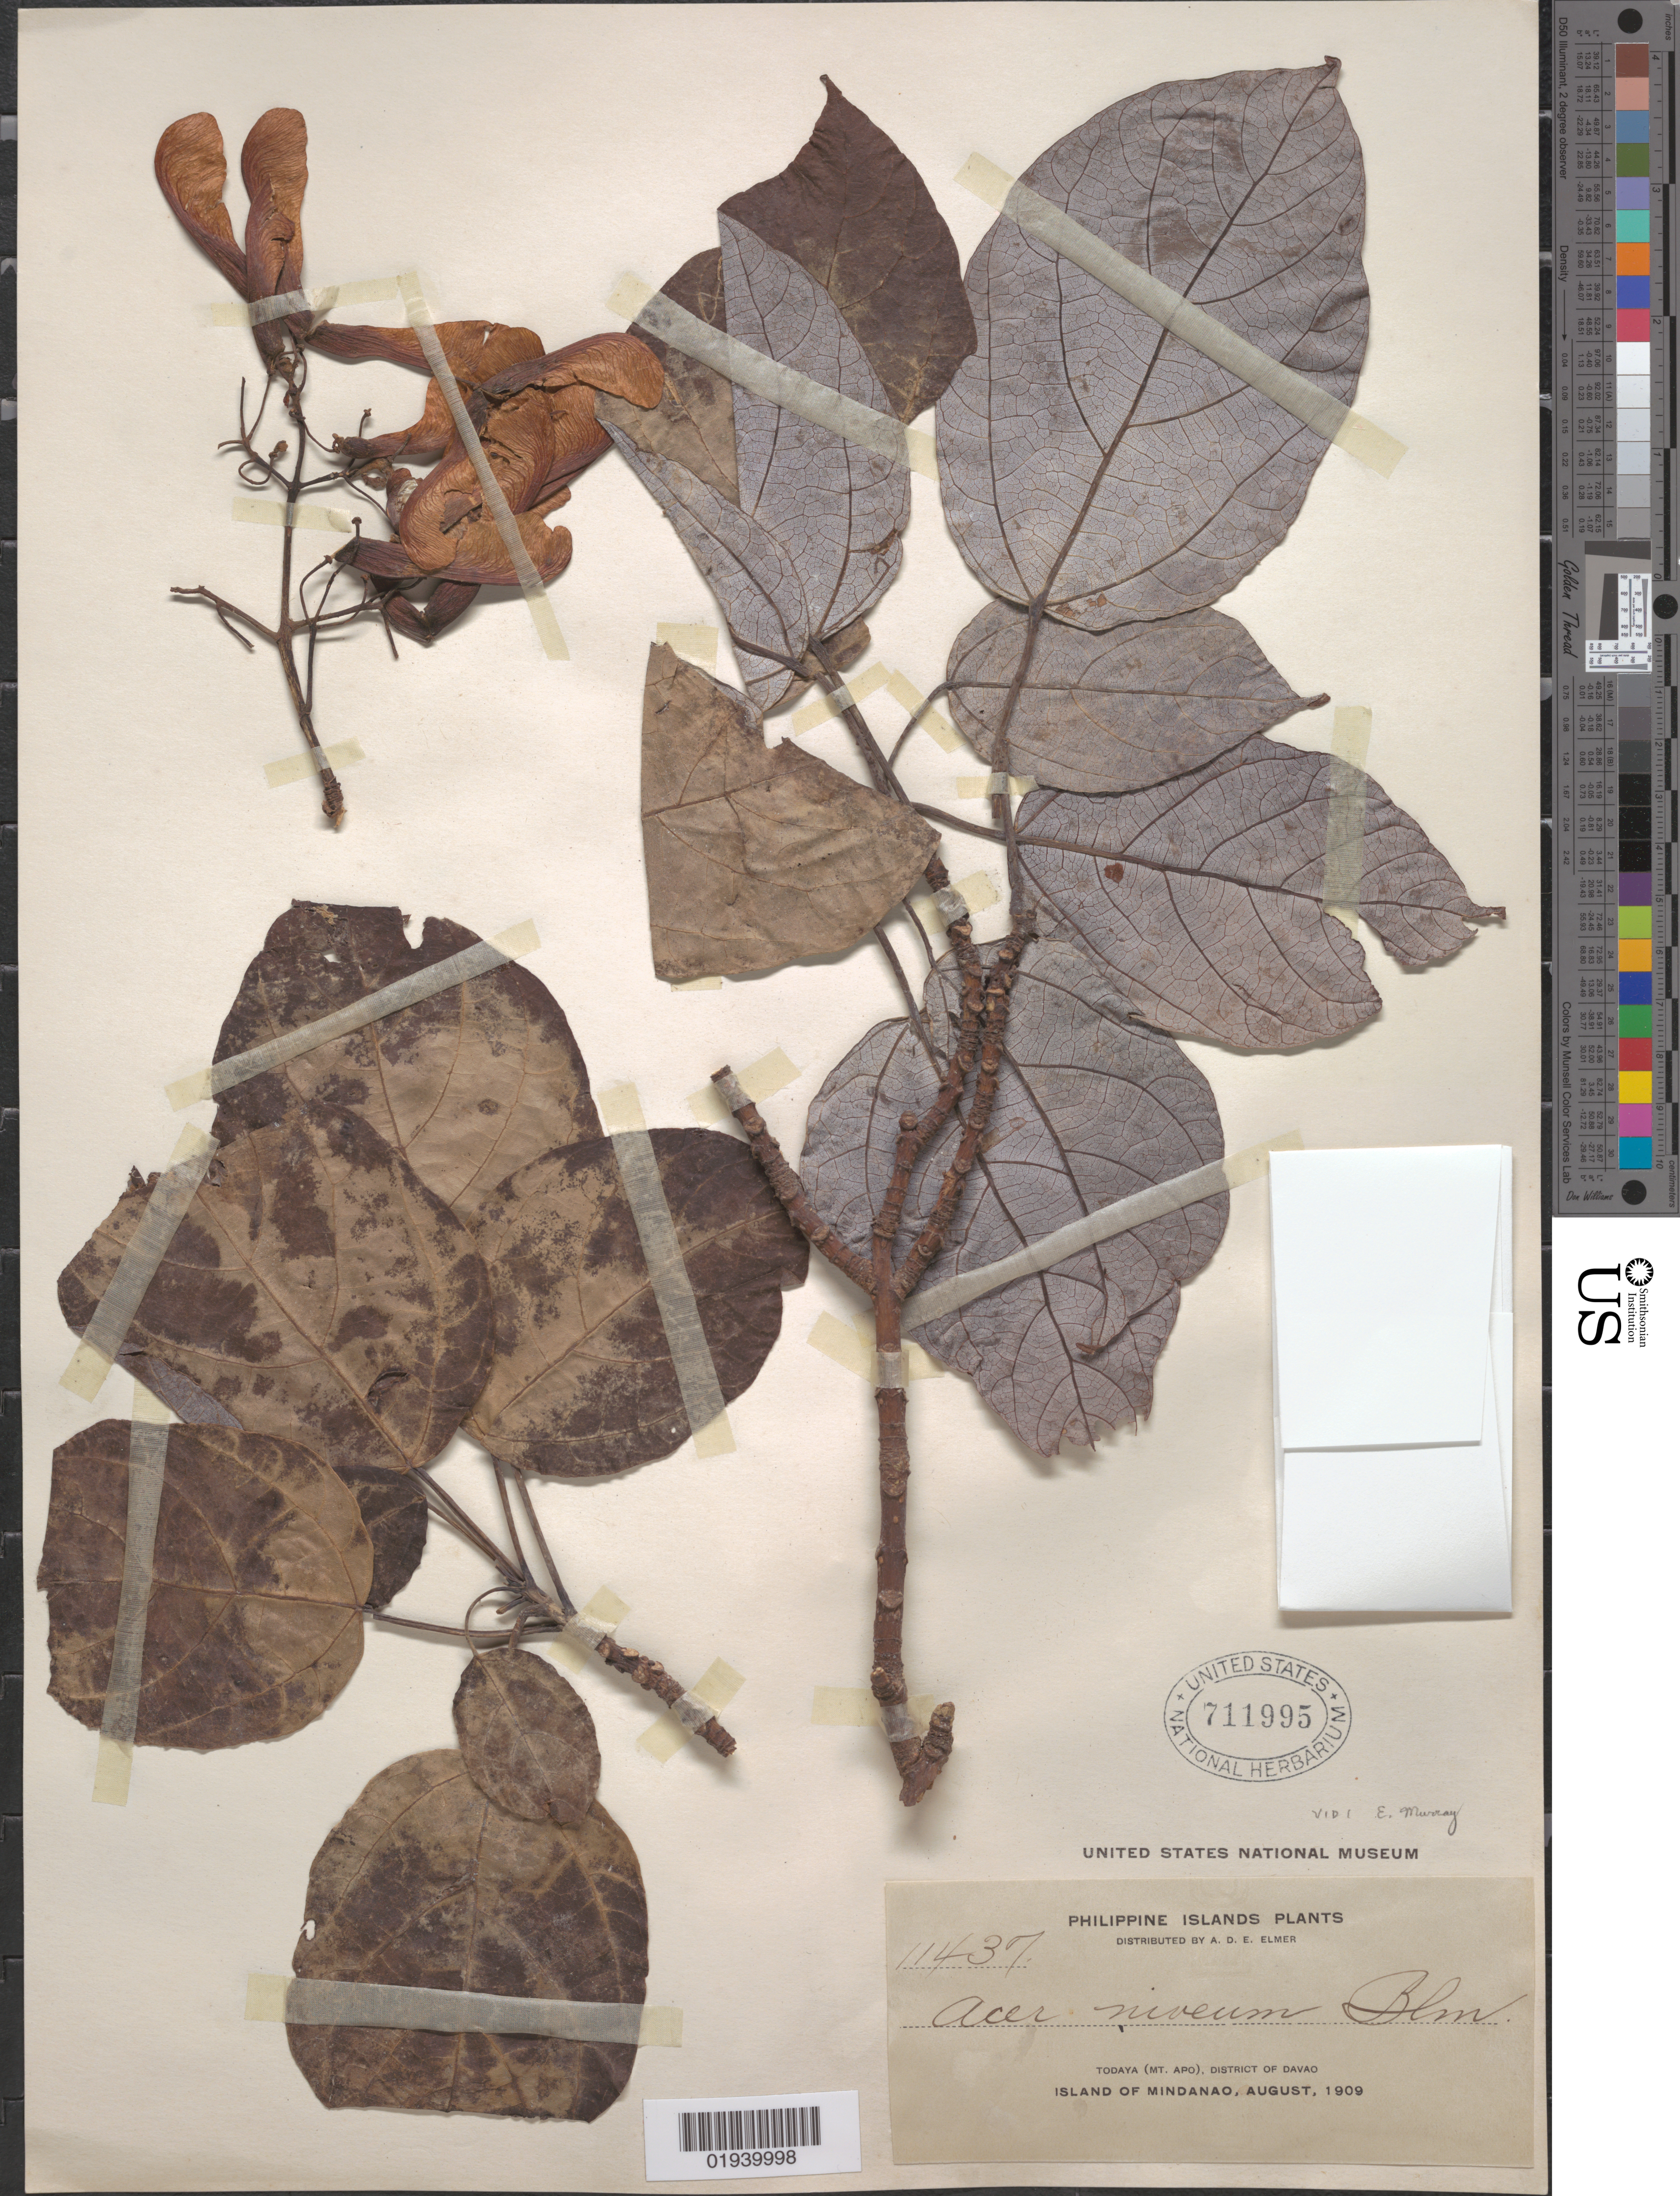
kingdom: Plantae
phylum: Tracheophyta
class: Magnoliopsida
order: Sapindales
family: Sapindaceae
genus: Acer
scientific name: Acer laurinum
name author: Hassk.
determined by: Murray, Edward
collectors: A. D. E. Elmer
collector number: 11437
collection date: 1909-08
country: Philippines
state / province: Davao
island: Mindanao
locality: Todaya (Mt. Apo)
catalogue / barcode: US 711995